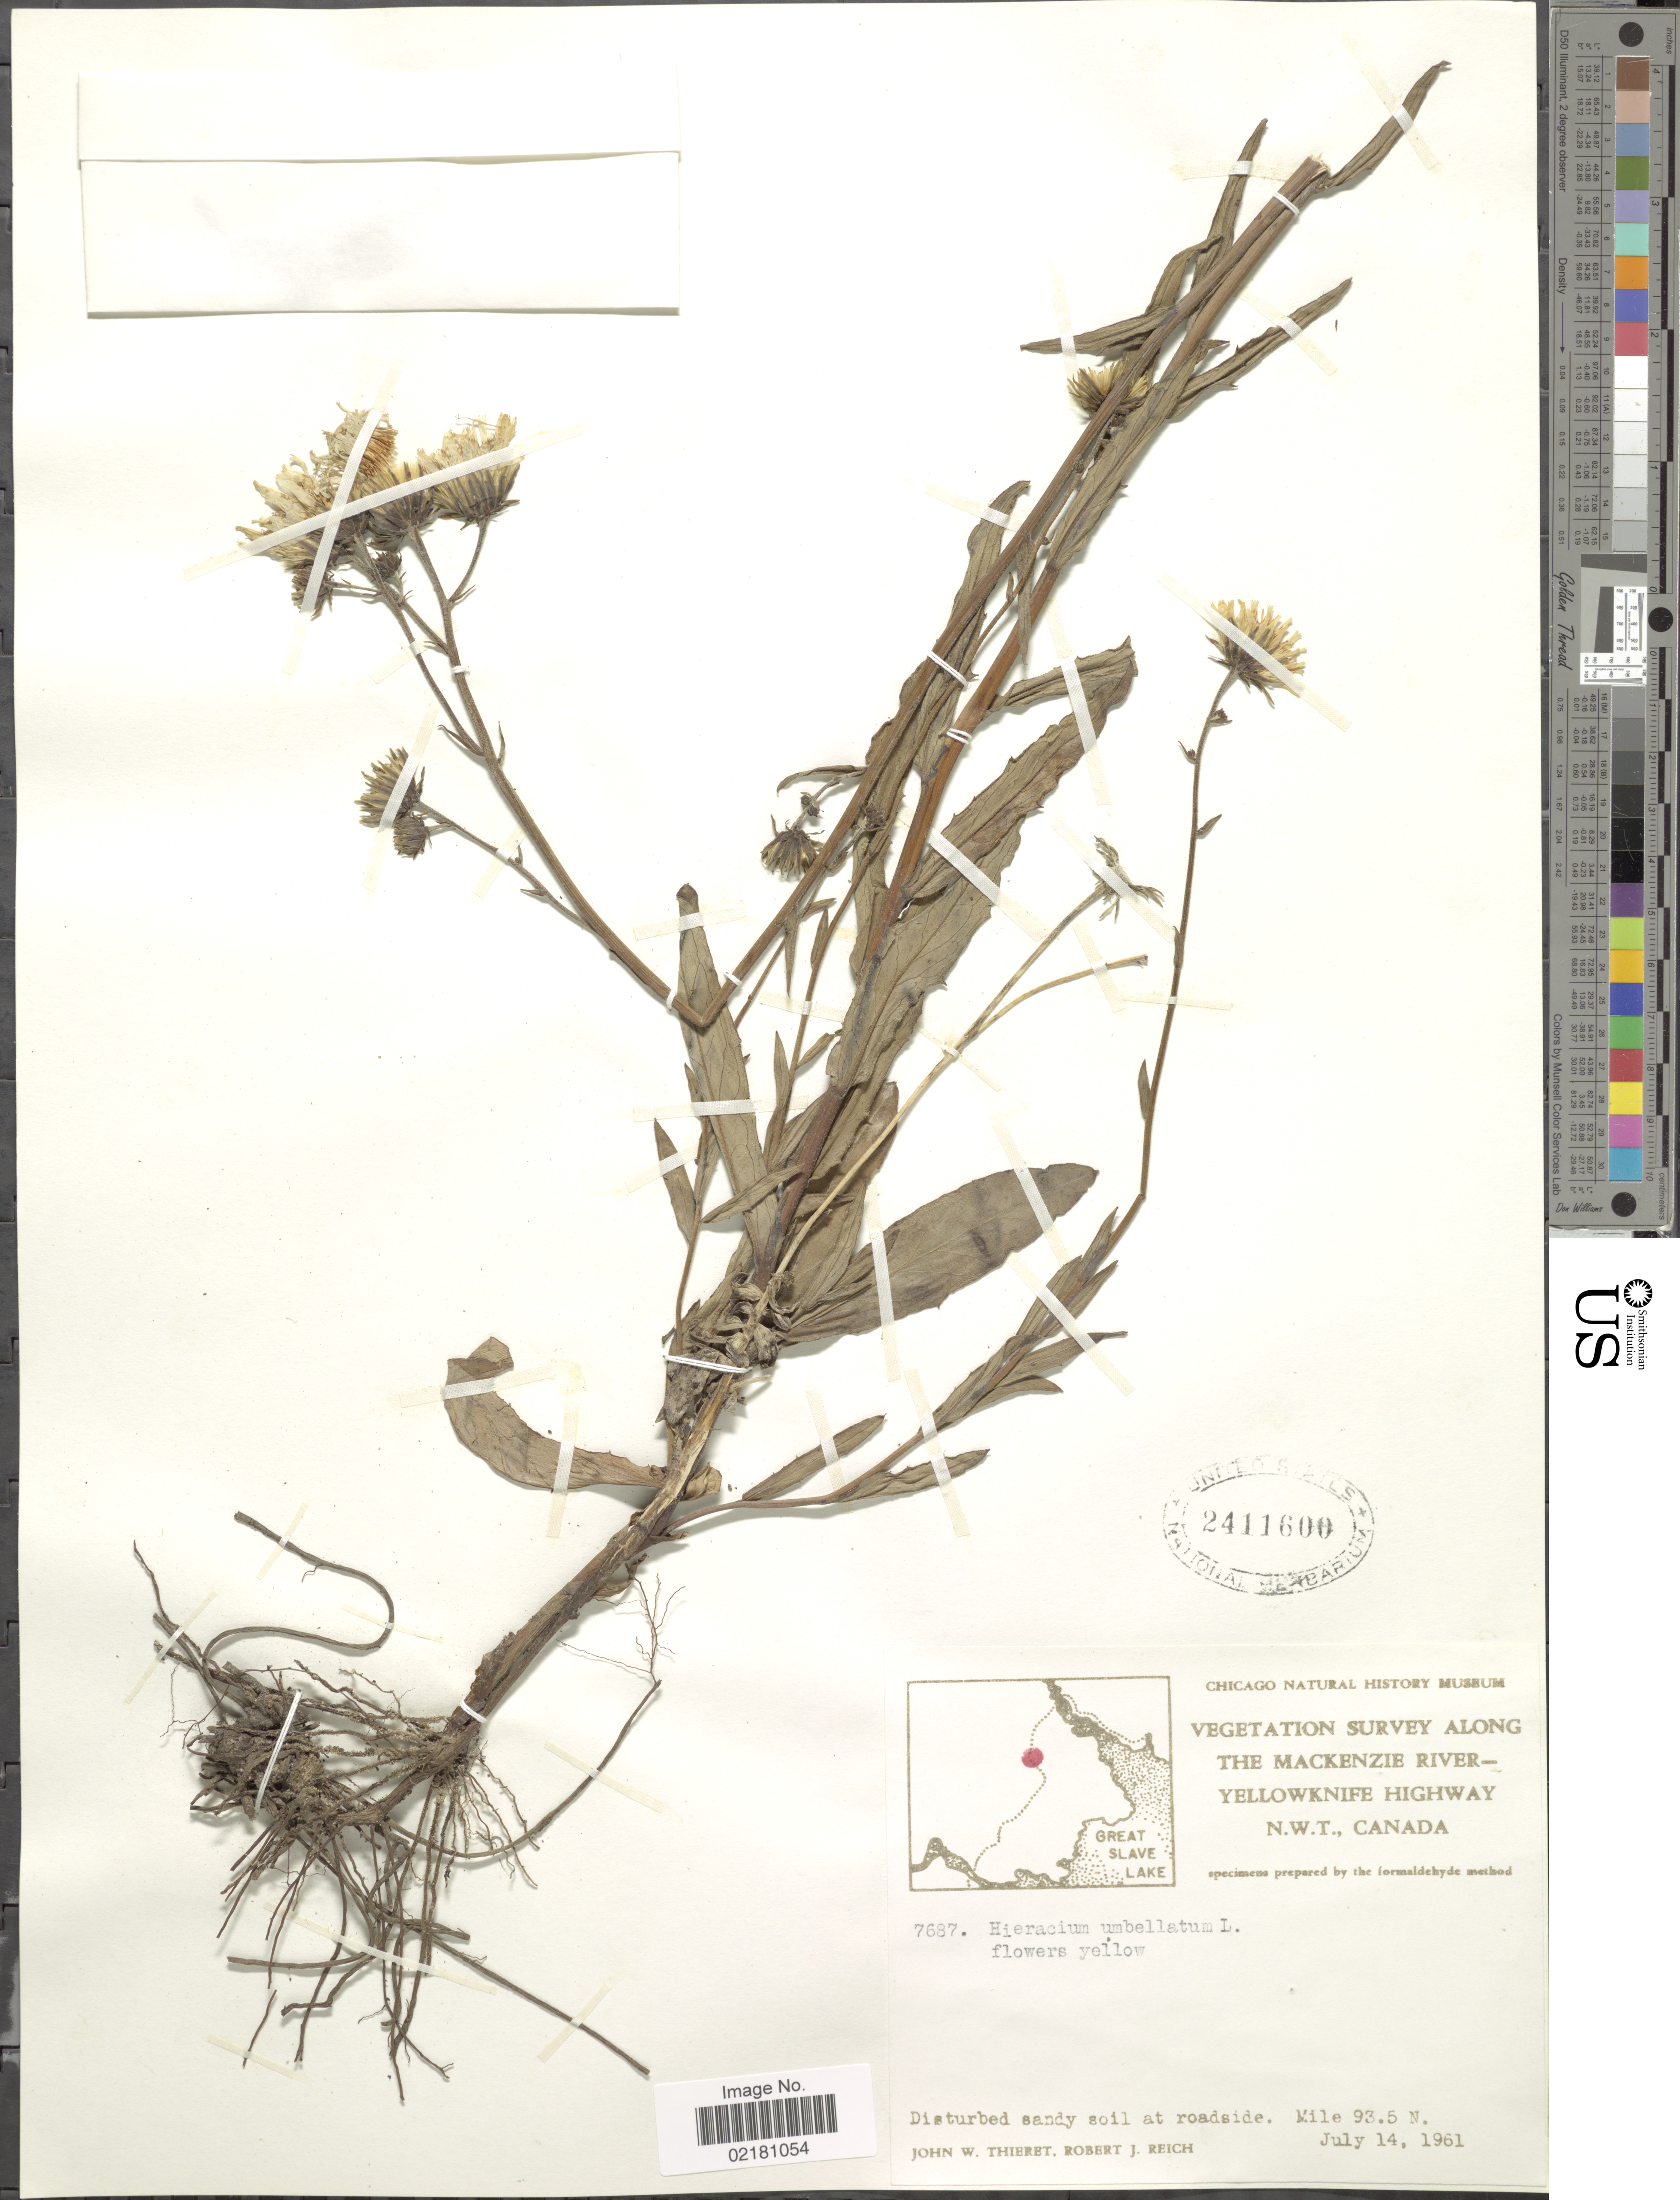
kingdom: Plantae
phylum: Tracheophyta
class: Magnoliopsida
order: Asterales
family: Asteraceae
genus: Hieracium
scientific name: Hieracium umbellatum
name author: L.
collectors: J. W. Thieret & R. Reich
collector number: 7687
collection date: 1961-07-14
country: Canada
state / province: Northwest Territories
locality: Vegetation survey along the Mackenzie River - Yellowknife Highway. N.W.T., Canada. Mile 93.5 N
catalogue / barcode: US 2411600